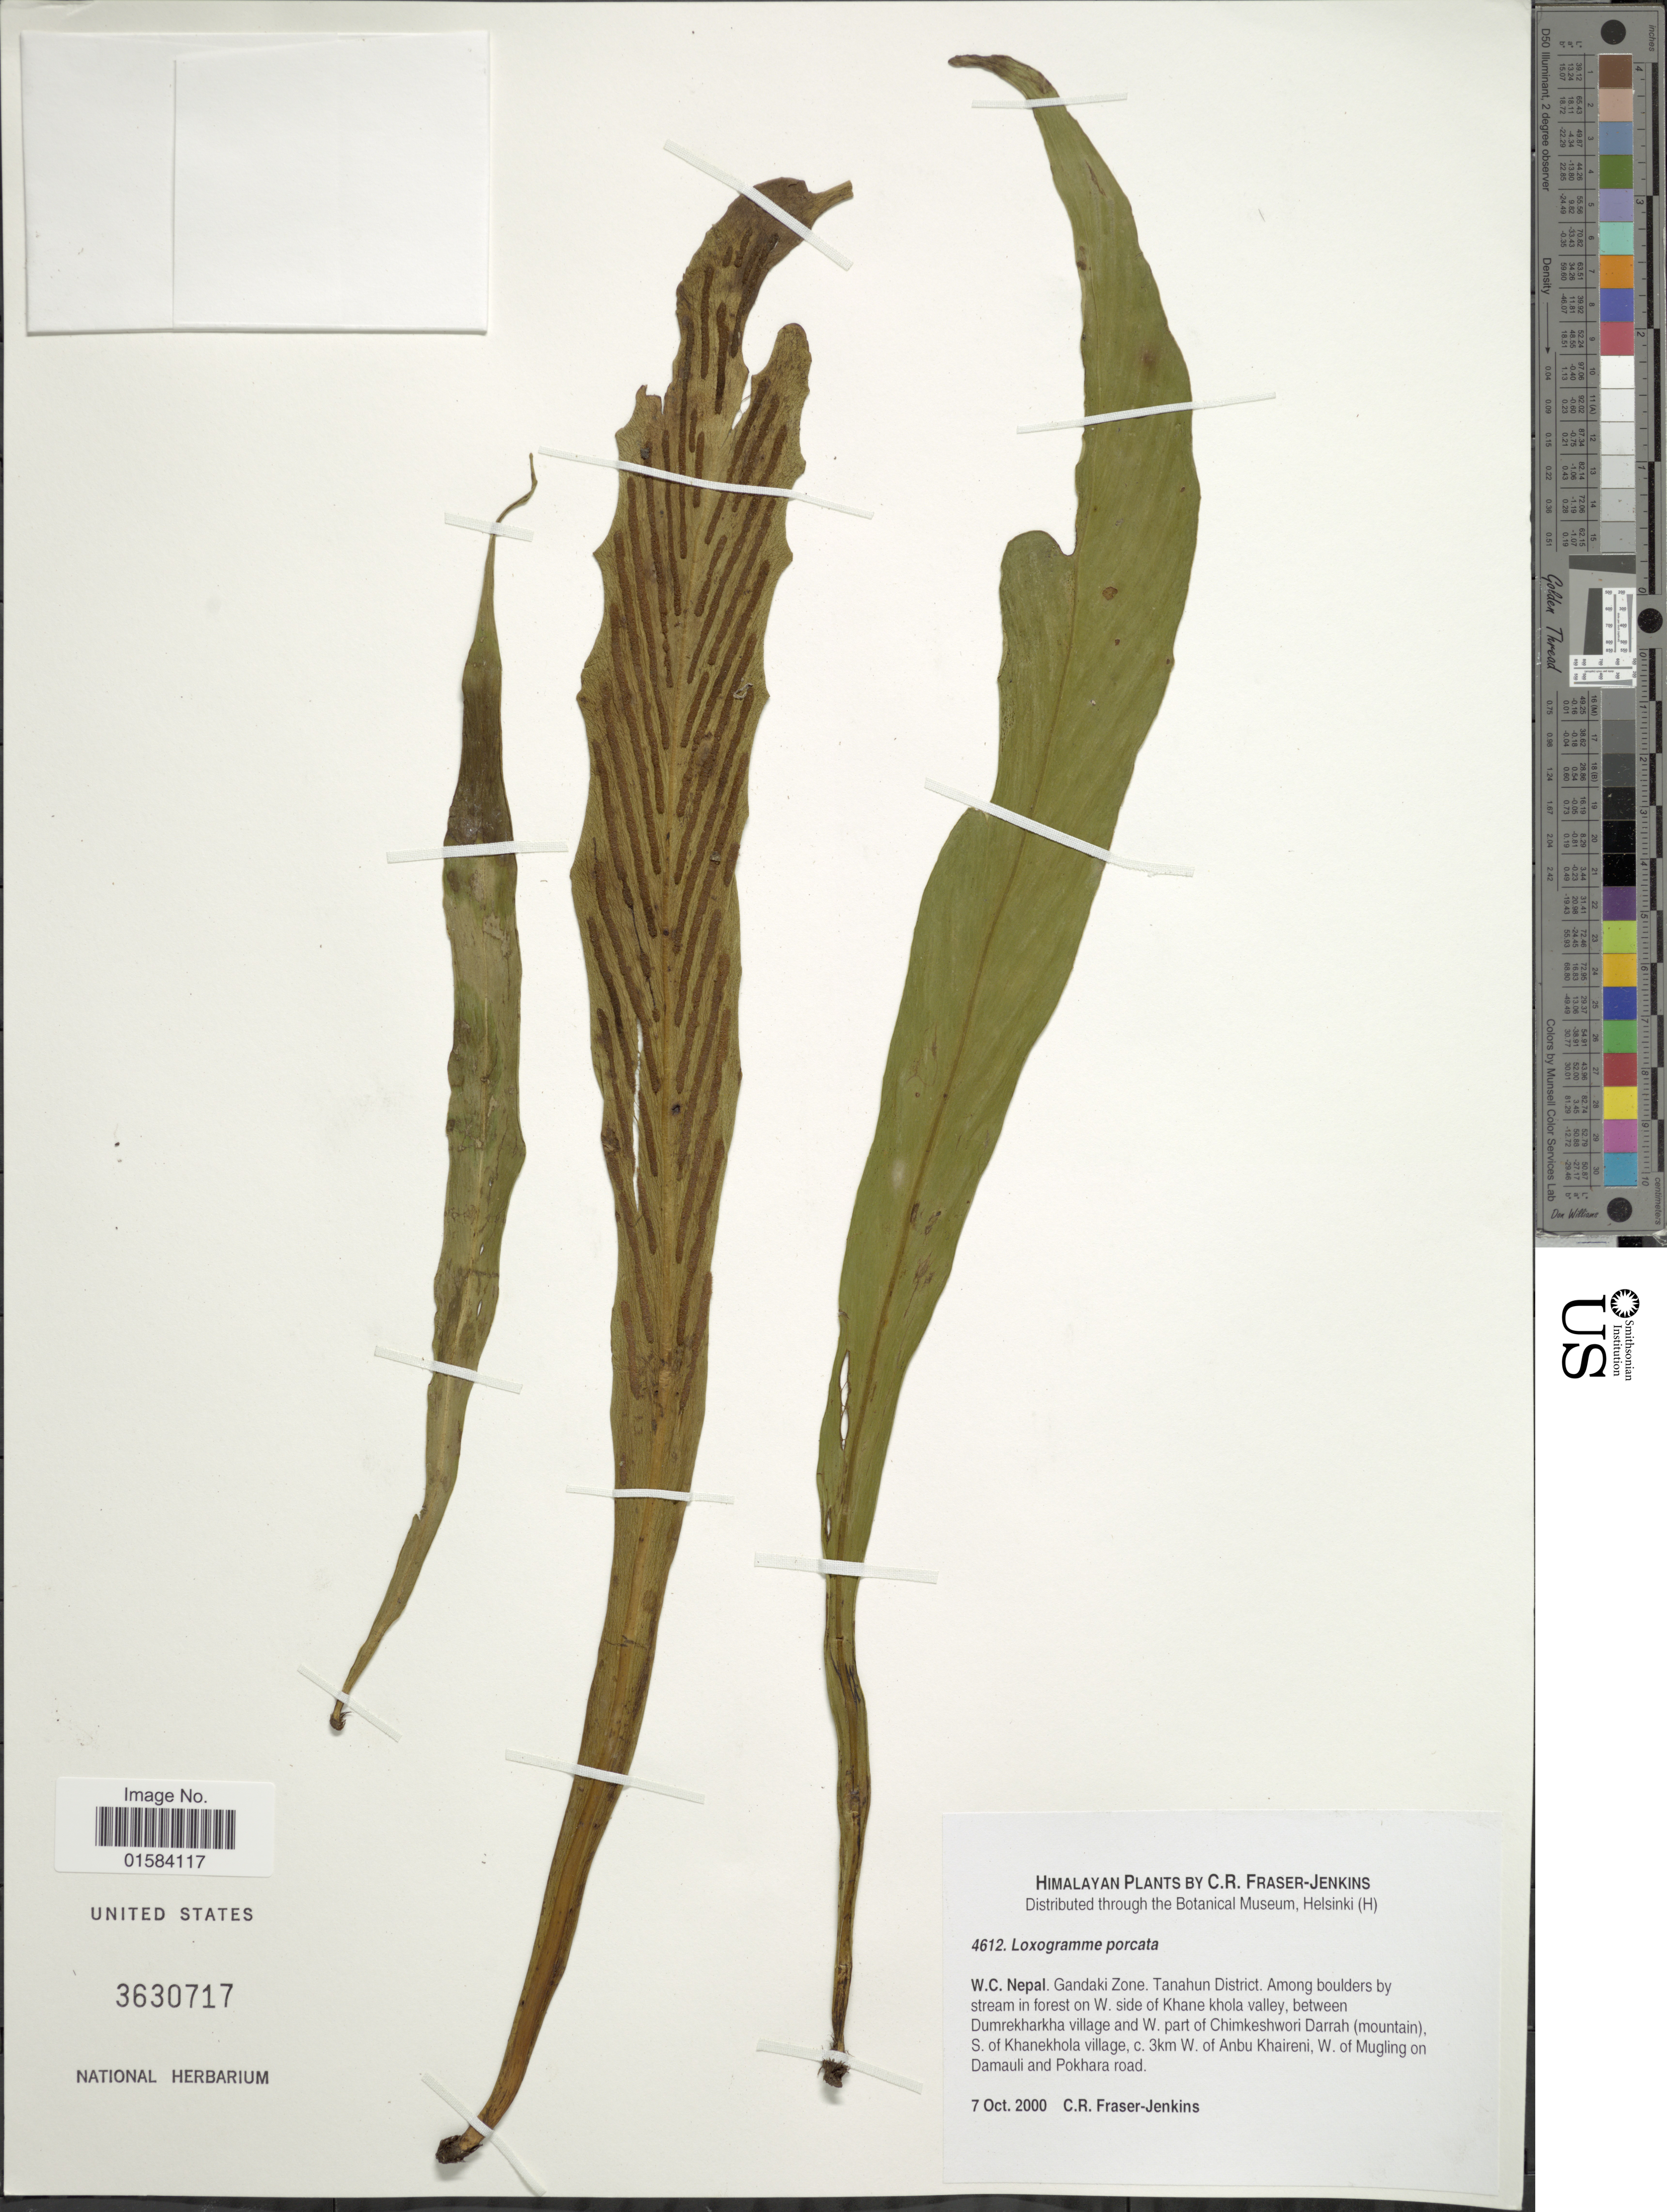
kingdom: Plantae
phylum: Tracheophyta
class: Polypodiopsida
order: Polypodiales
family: Polypodiaceae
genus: Loxogramme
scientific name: Loxogramme porcata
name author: M.G. Price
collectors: C. R. Fraser-Jenkins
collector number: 4612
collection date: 2000-10-07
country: Nepal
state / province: Gandaki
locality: W C Nepal, Gandaki Zone, Tanahun District, Among boulders by stream in forest on W side of Khane khola valley, between Dumrekharkha village and W part of Chimleshwori Darrah (mountain), S. of Khanekhola village, c. 3km W of Anbu Khaireni, W. of Mugling on Damauli and Pokhara road, Himalayan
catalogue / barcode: US 3630717